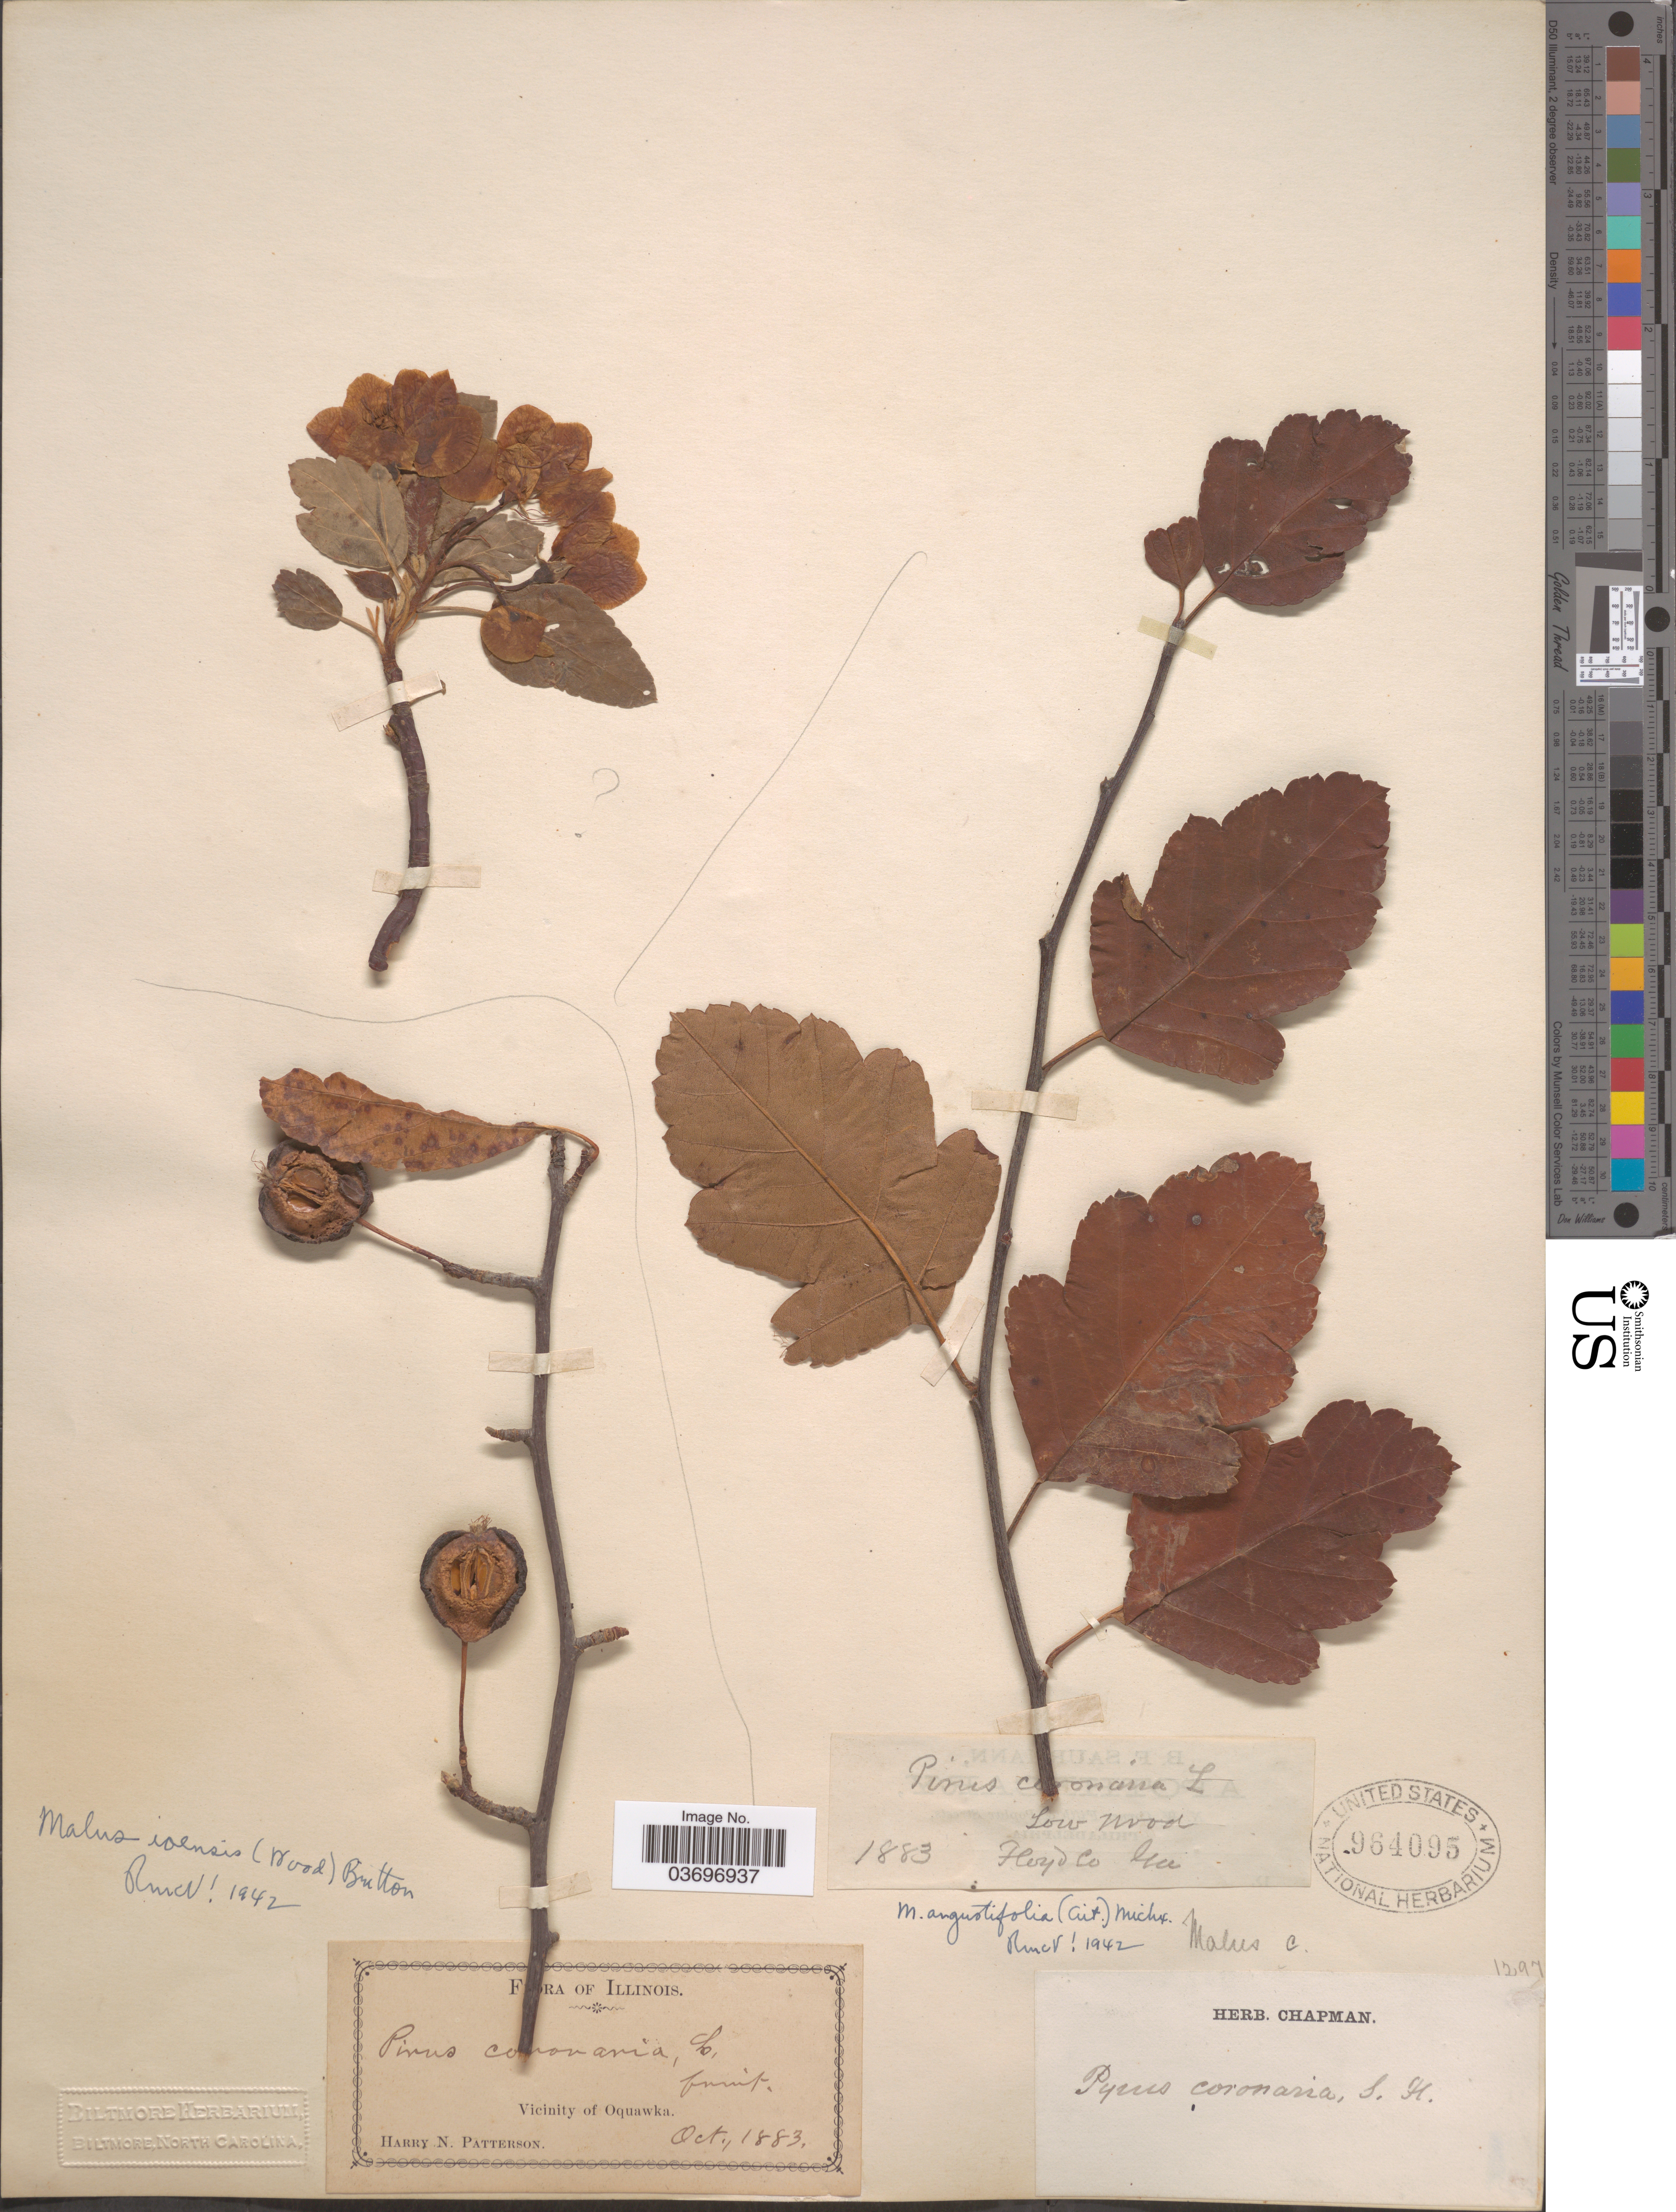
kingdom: Plantae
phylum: Tracheophyta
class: Magnoliopsida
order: Rosales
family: Rosaceae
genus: Malus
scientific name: Malus ioensis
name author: (Alph. Wood) Britton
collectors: H. N. Patterson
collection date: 1883-10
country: United States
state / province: Illinois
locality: Vicinity of Oquawka.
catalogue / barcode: US 964095